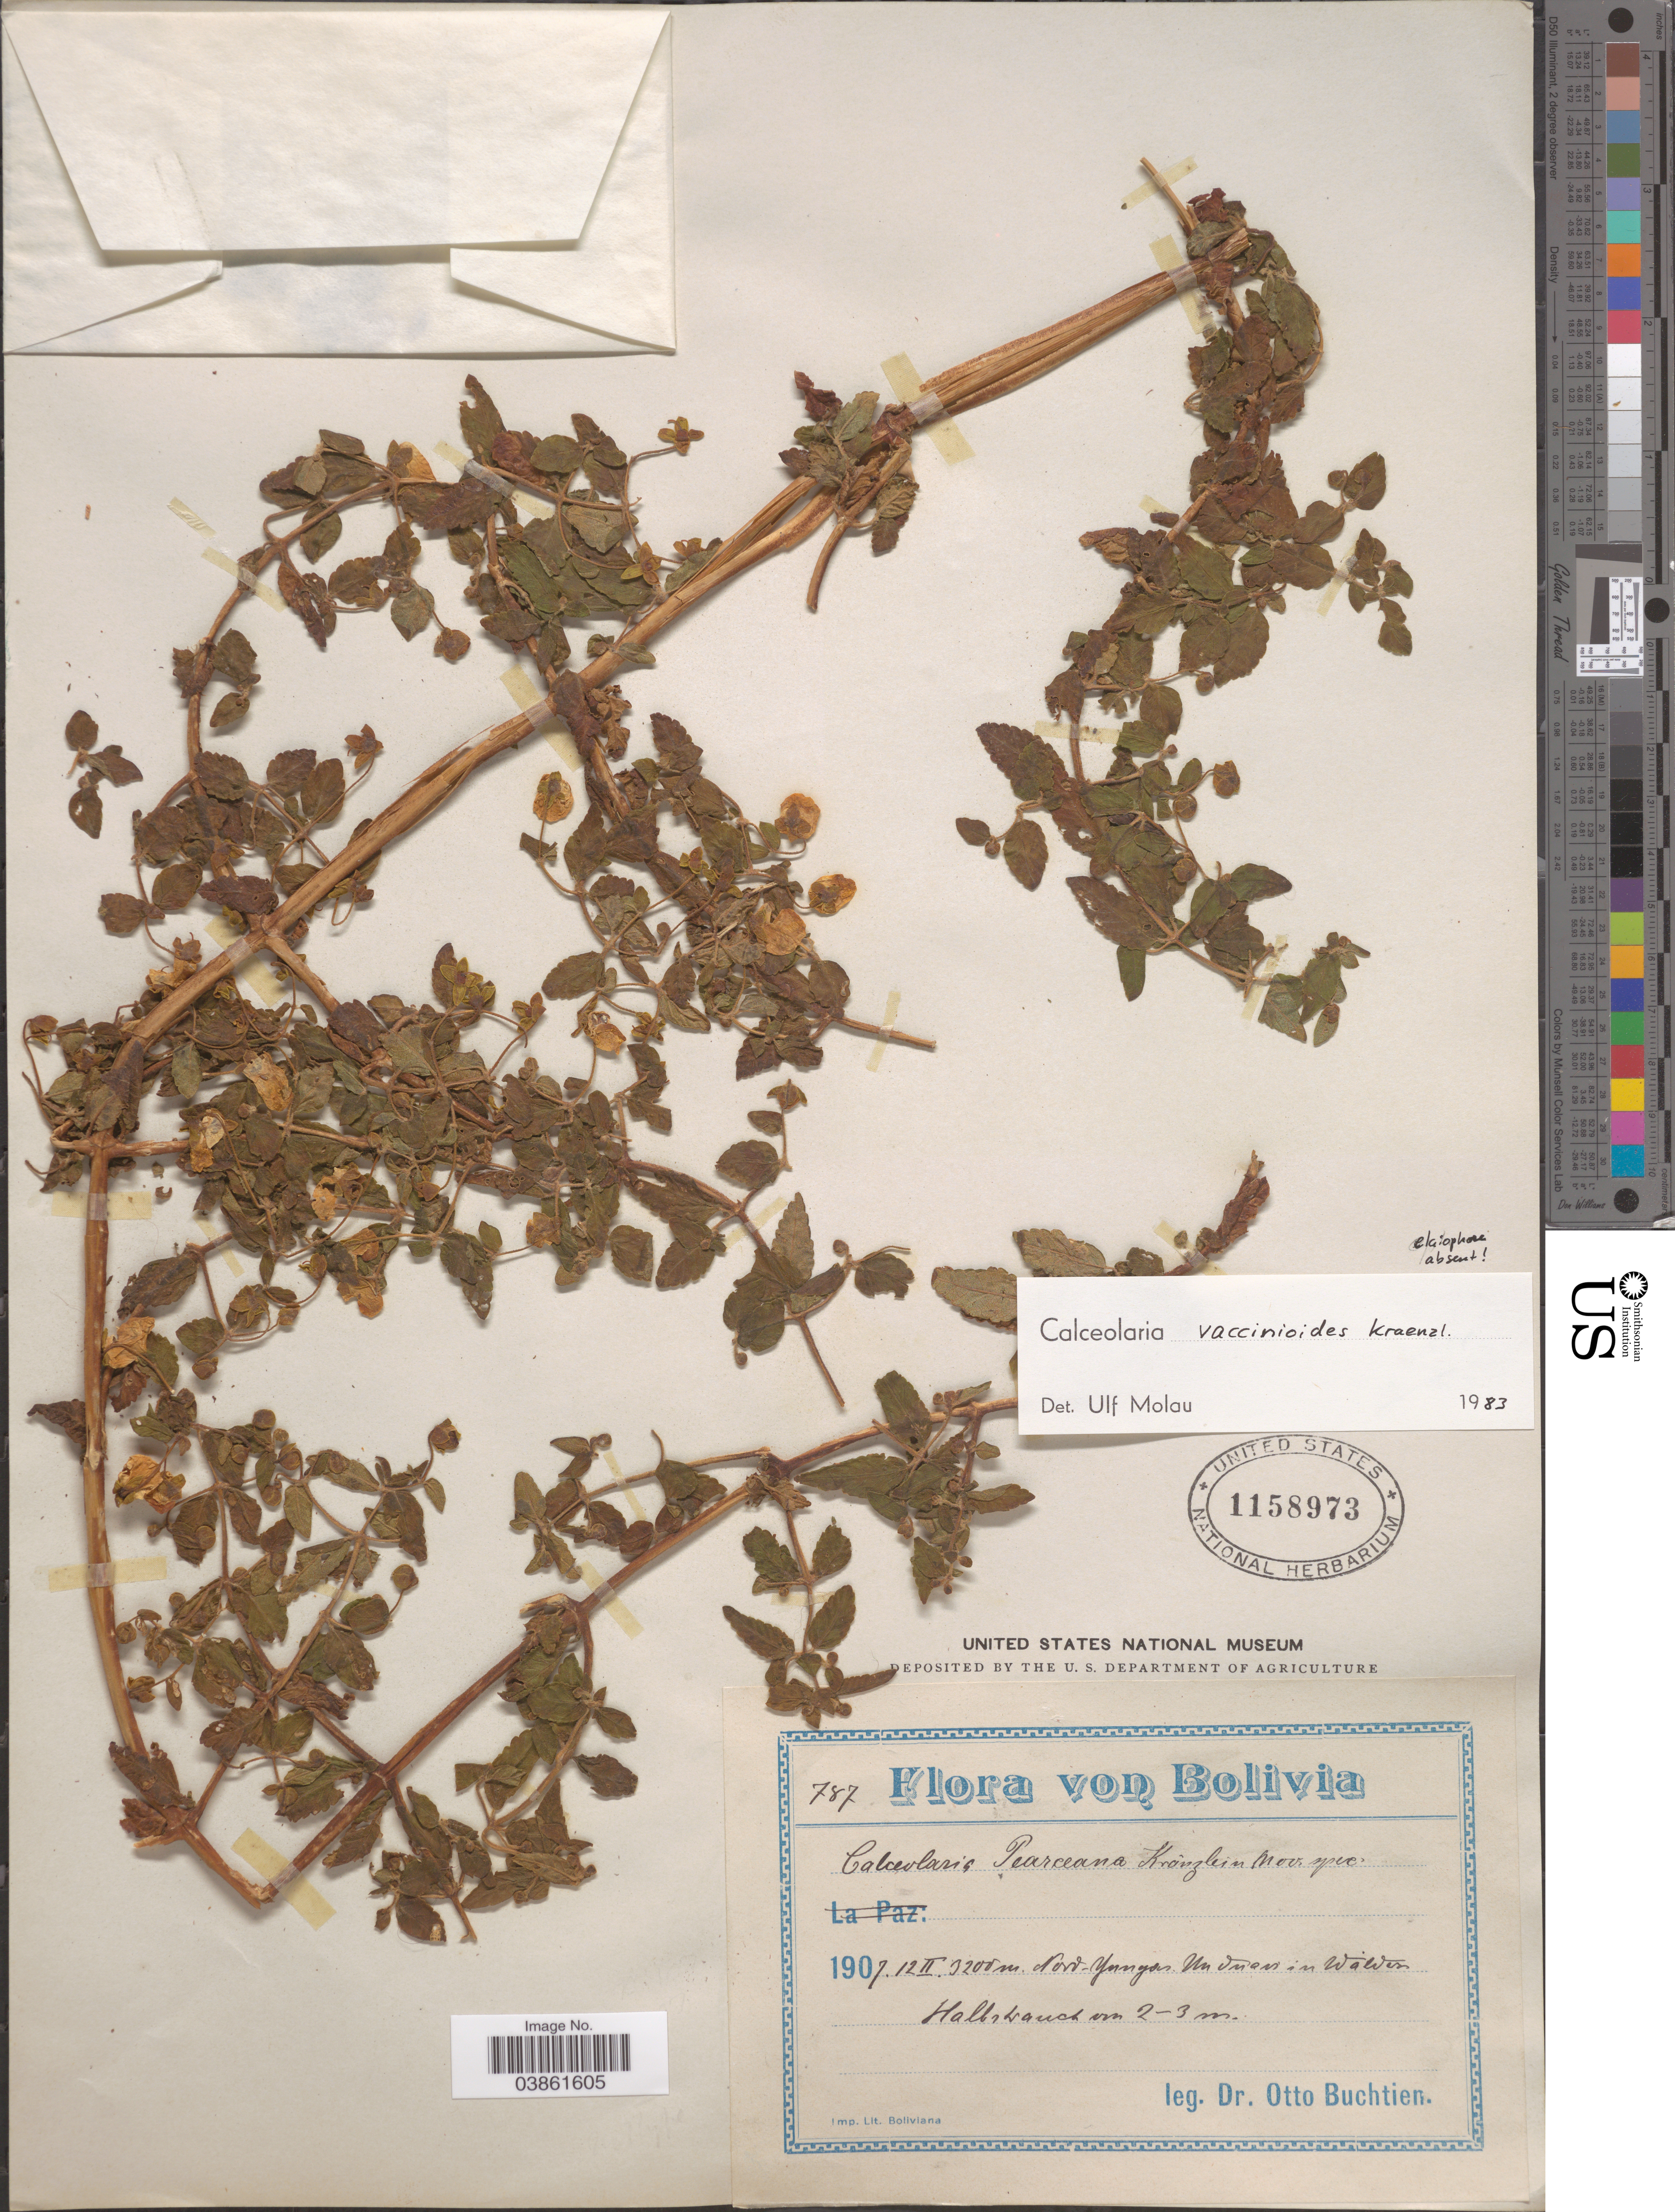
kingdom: Plantae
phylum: Tracheophyta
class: Magnoliopsida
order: Lamiales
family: Calceolariaceae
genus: Calceolaria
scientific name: Calceolaria vaccinioides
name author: Kraenzl.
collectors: O. Buchtien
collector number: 787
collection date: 1907-02-12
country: Bolivia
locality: Nor-Yungas. Unduavi in Walden.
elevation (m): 2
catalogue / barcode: US 1158973